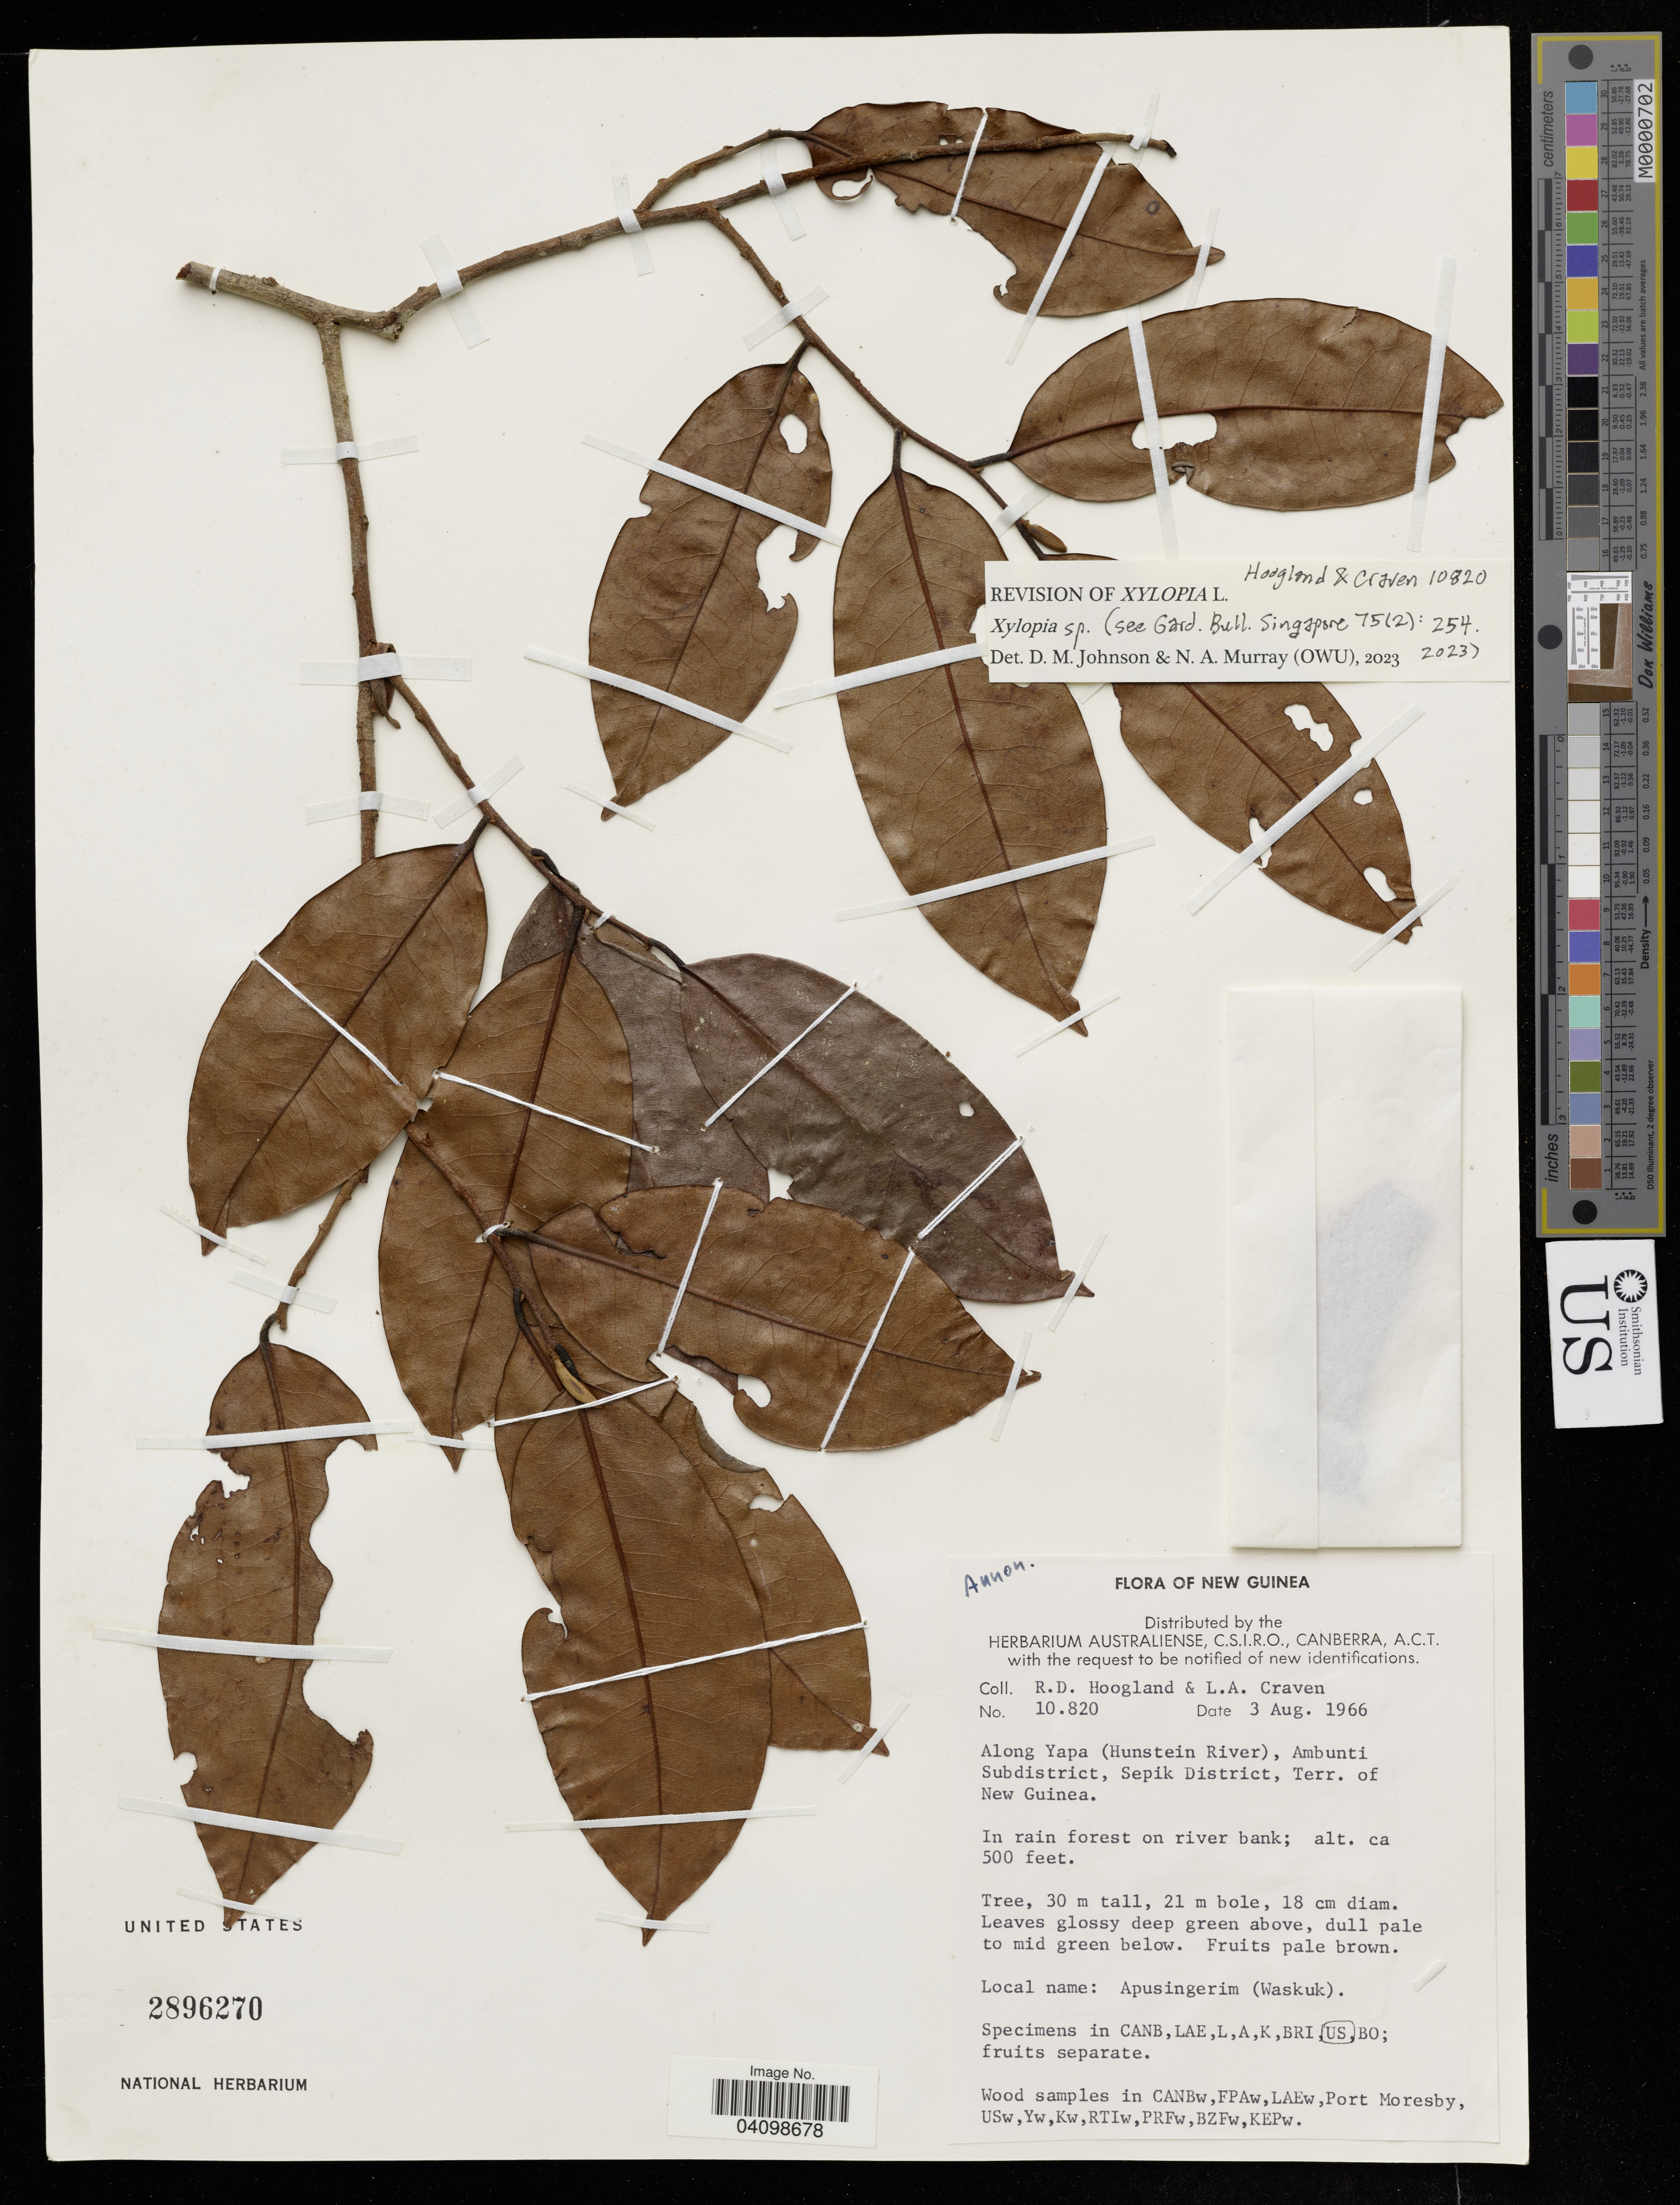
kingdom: Plantae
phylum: Tracheophyta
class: Magnoliopsida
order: Magnoliales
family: Annonaceae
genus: Xylopia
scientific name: Xylopia sp.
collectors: R. D. Hoogland & L. Craven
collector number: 10820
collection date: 1966-08-03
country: Papua New Guinea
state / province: East Sepik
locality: Along Yapa (Hunstein River), Ambunti Subdistrict, Sepik District, Terr. of New Guinea.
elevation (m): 152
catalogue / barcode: US 2896270